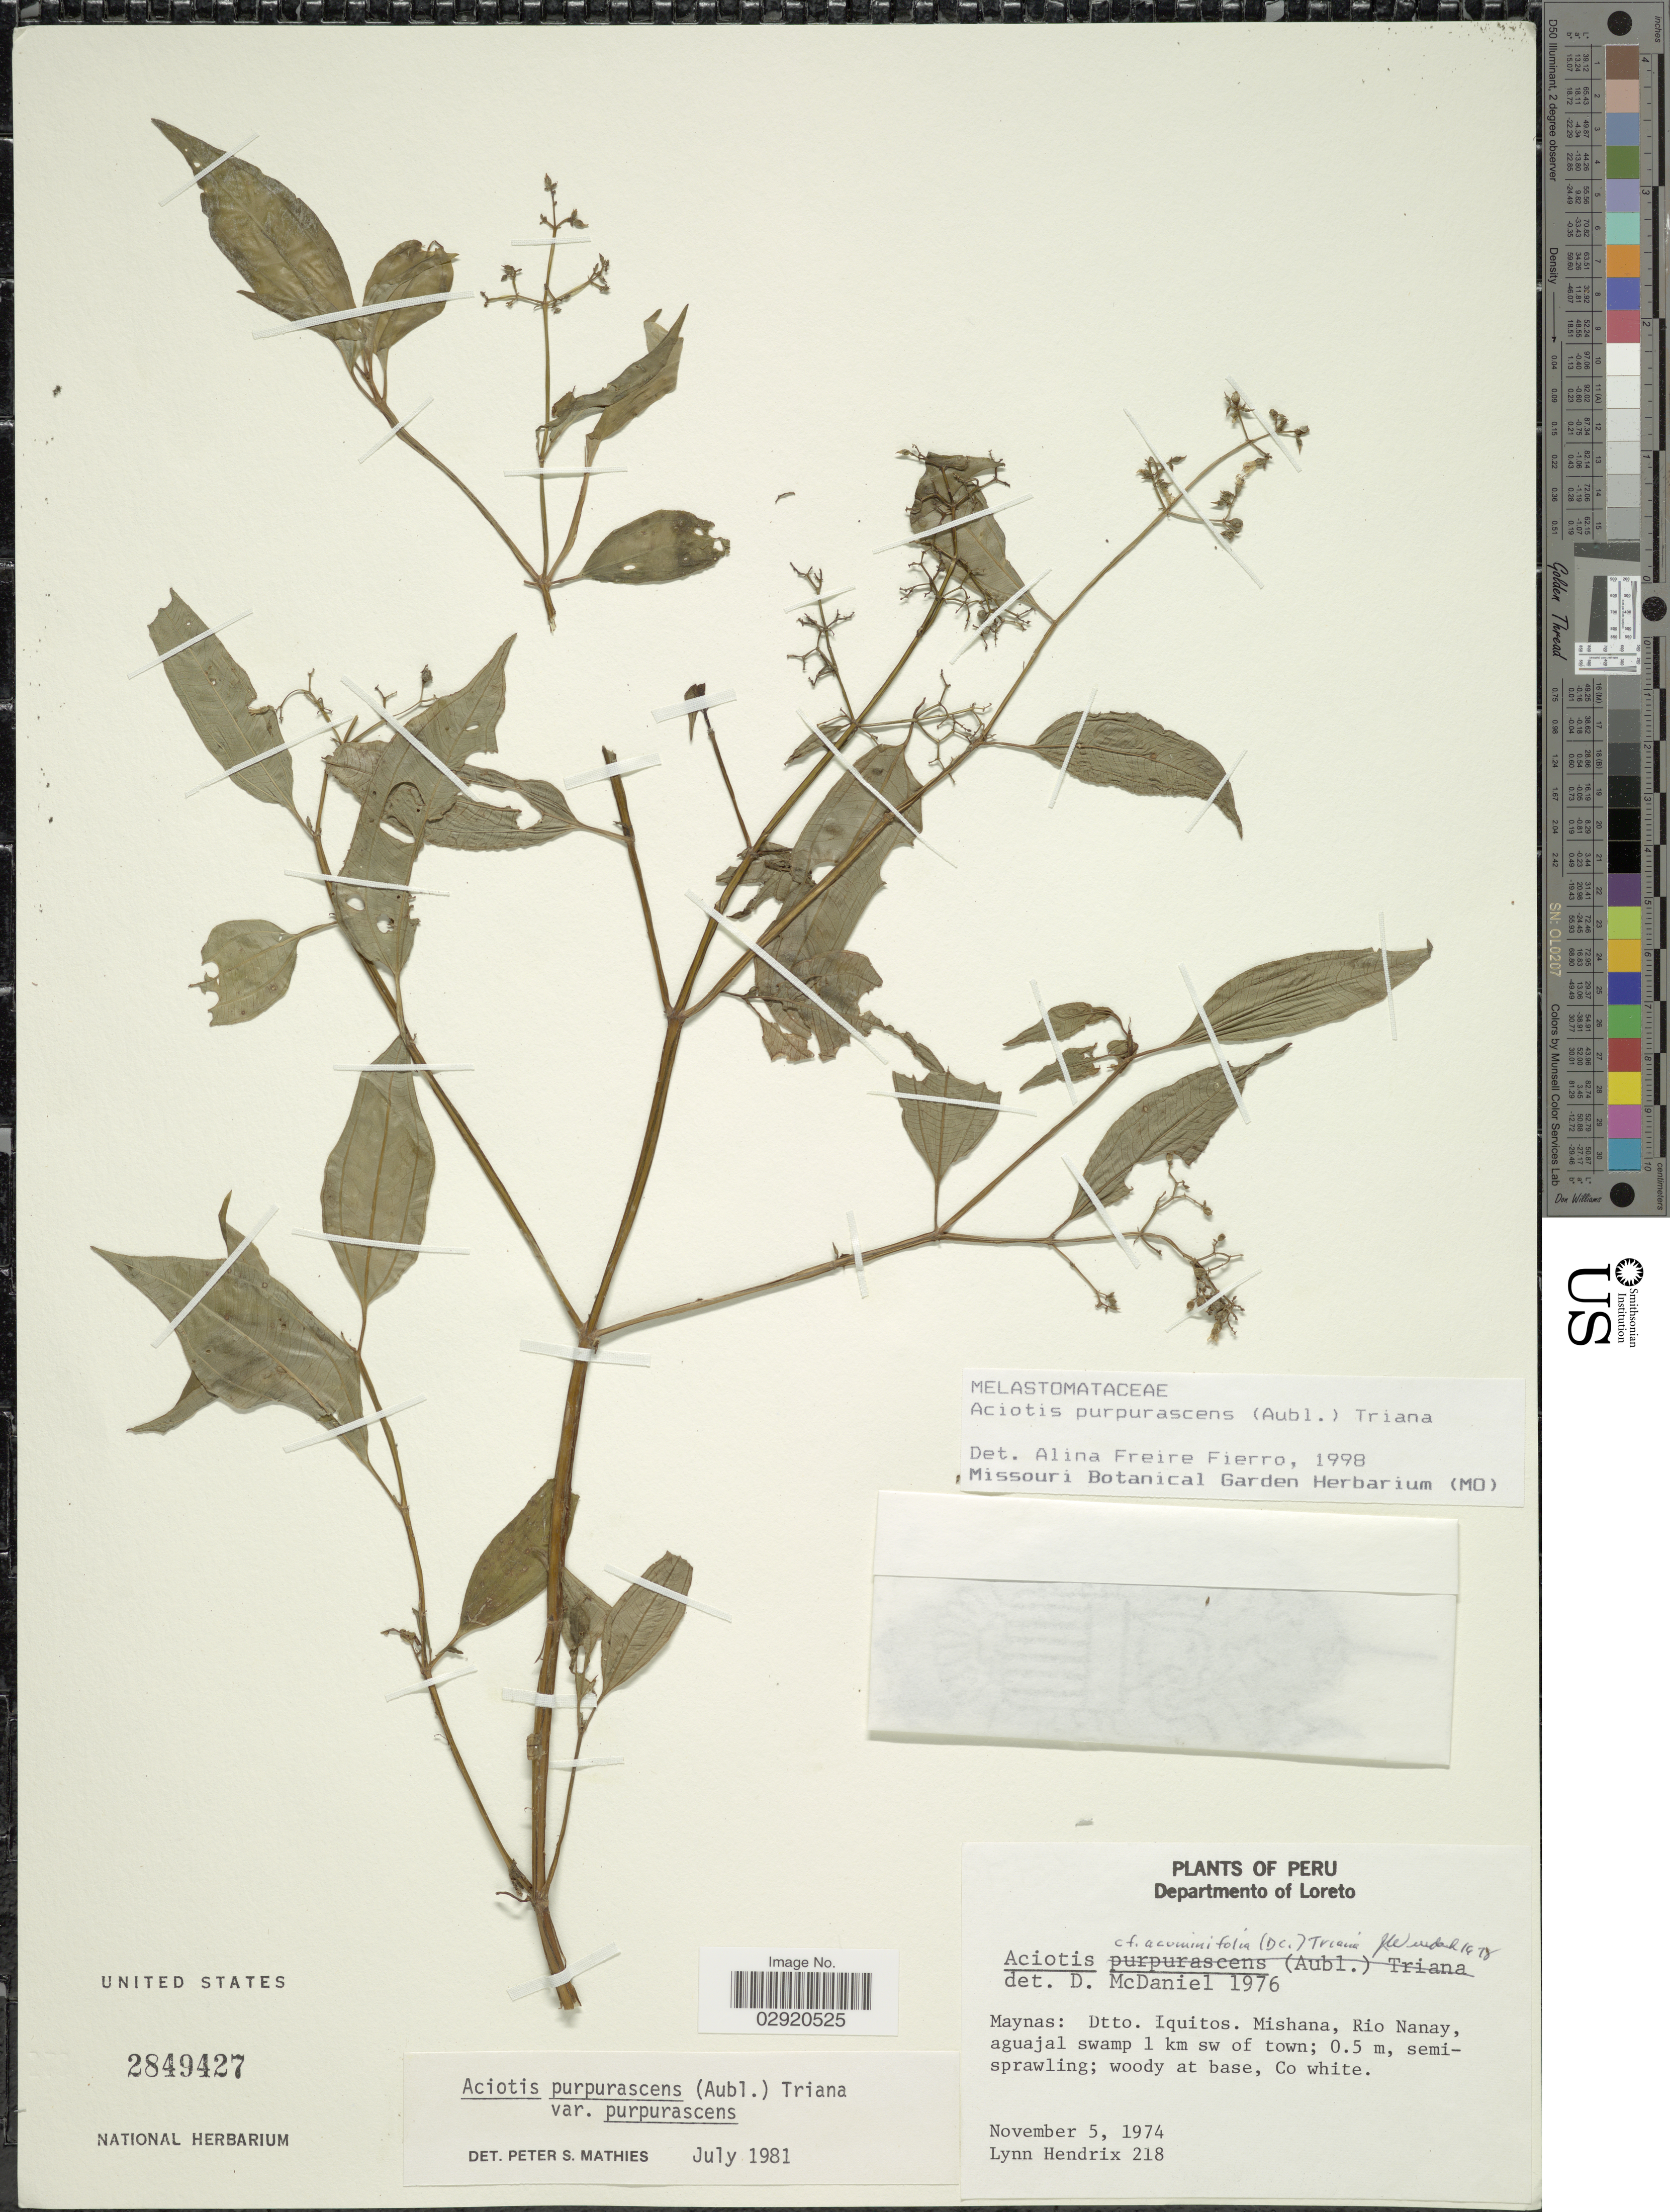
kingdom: Plantae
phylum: Tracheophyta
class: Magnoliopsida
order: Myrtales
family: Melastomataceae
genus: Aciotis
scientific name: Aciotis purpurascens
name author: (Aubl.) Triana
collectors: L. Hendrix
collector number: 218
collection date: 1974-11-05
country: Peru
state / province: Loreto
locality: Departmento of Loreto. Maynas: Dtto. Iquitos. Mishana, Rio Nanay, aguajal swamp 1 km sw of town.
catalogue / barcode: US 2849427